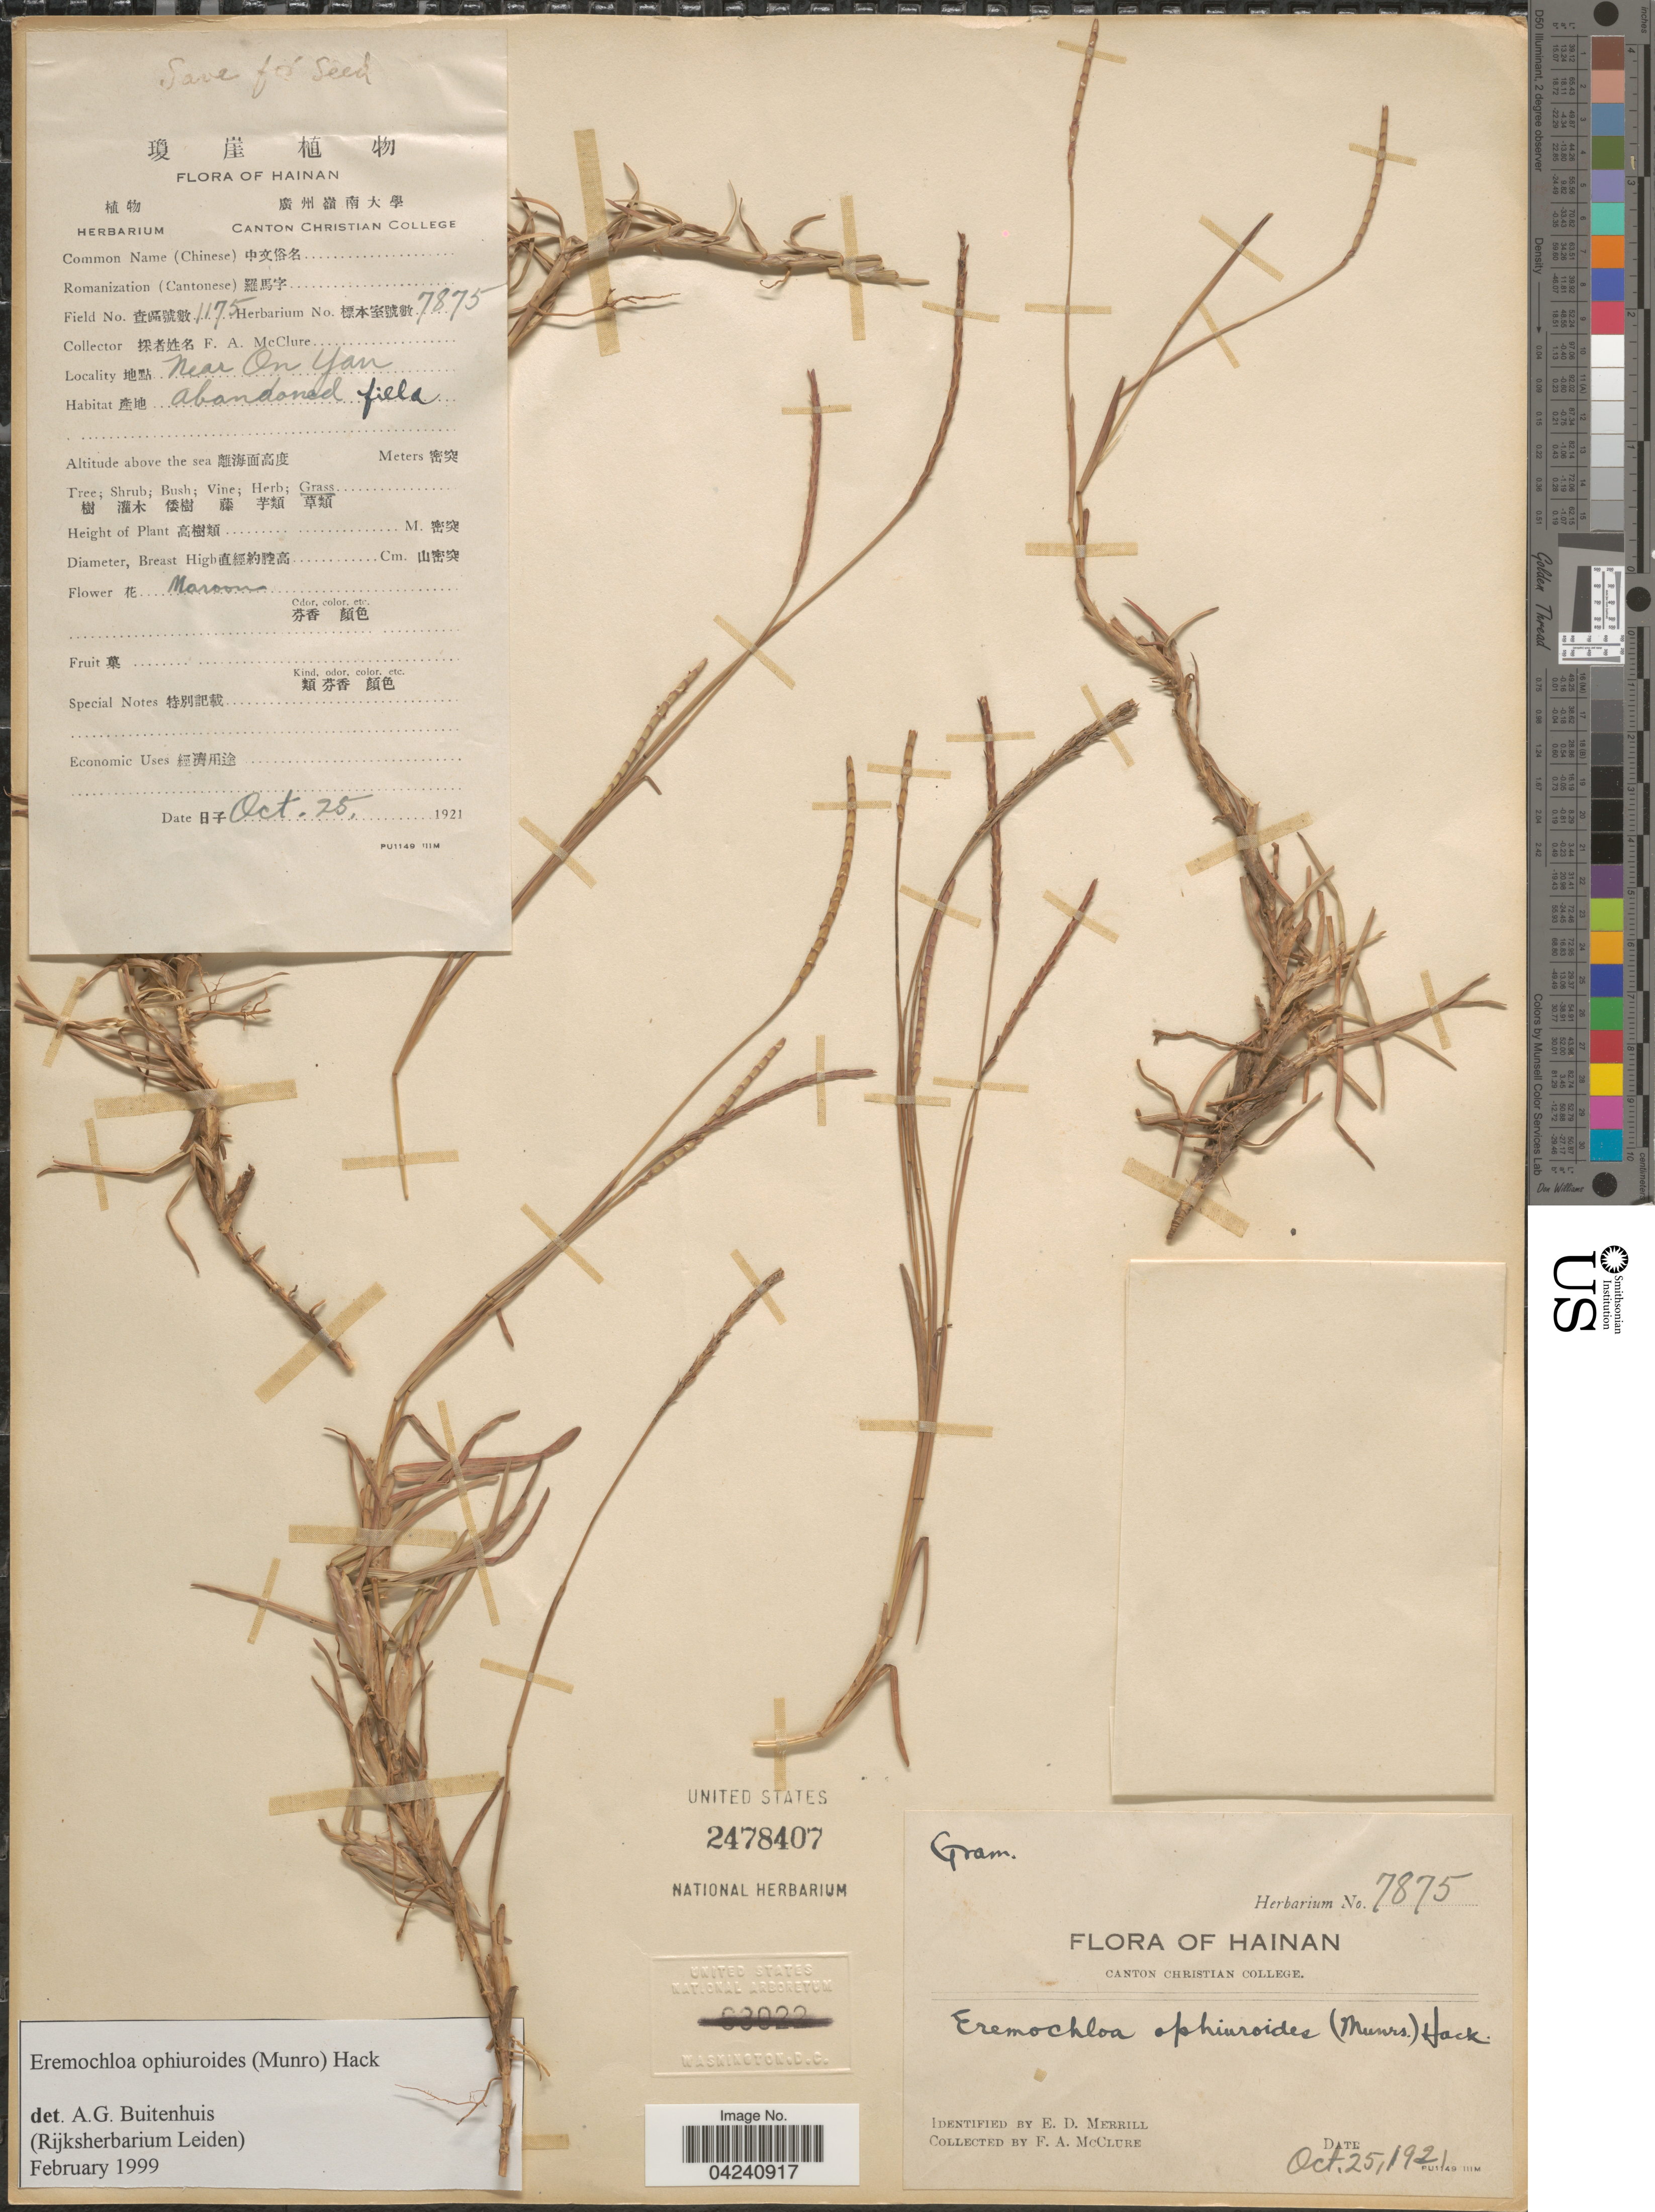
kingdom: Plantae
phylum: Tracheophyta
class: Liliopsida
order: Poales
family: Poaceae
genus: Eremochloa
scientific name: Eremochloa ophiuroides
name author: (Munro) Hack.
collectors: F. A. McClure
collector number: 7875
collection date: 1921-10-25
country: China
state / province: Hainan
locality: Near On Yan.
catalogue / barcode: US 2478407